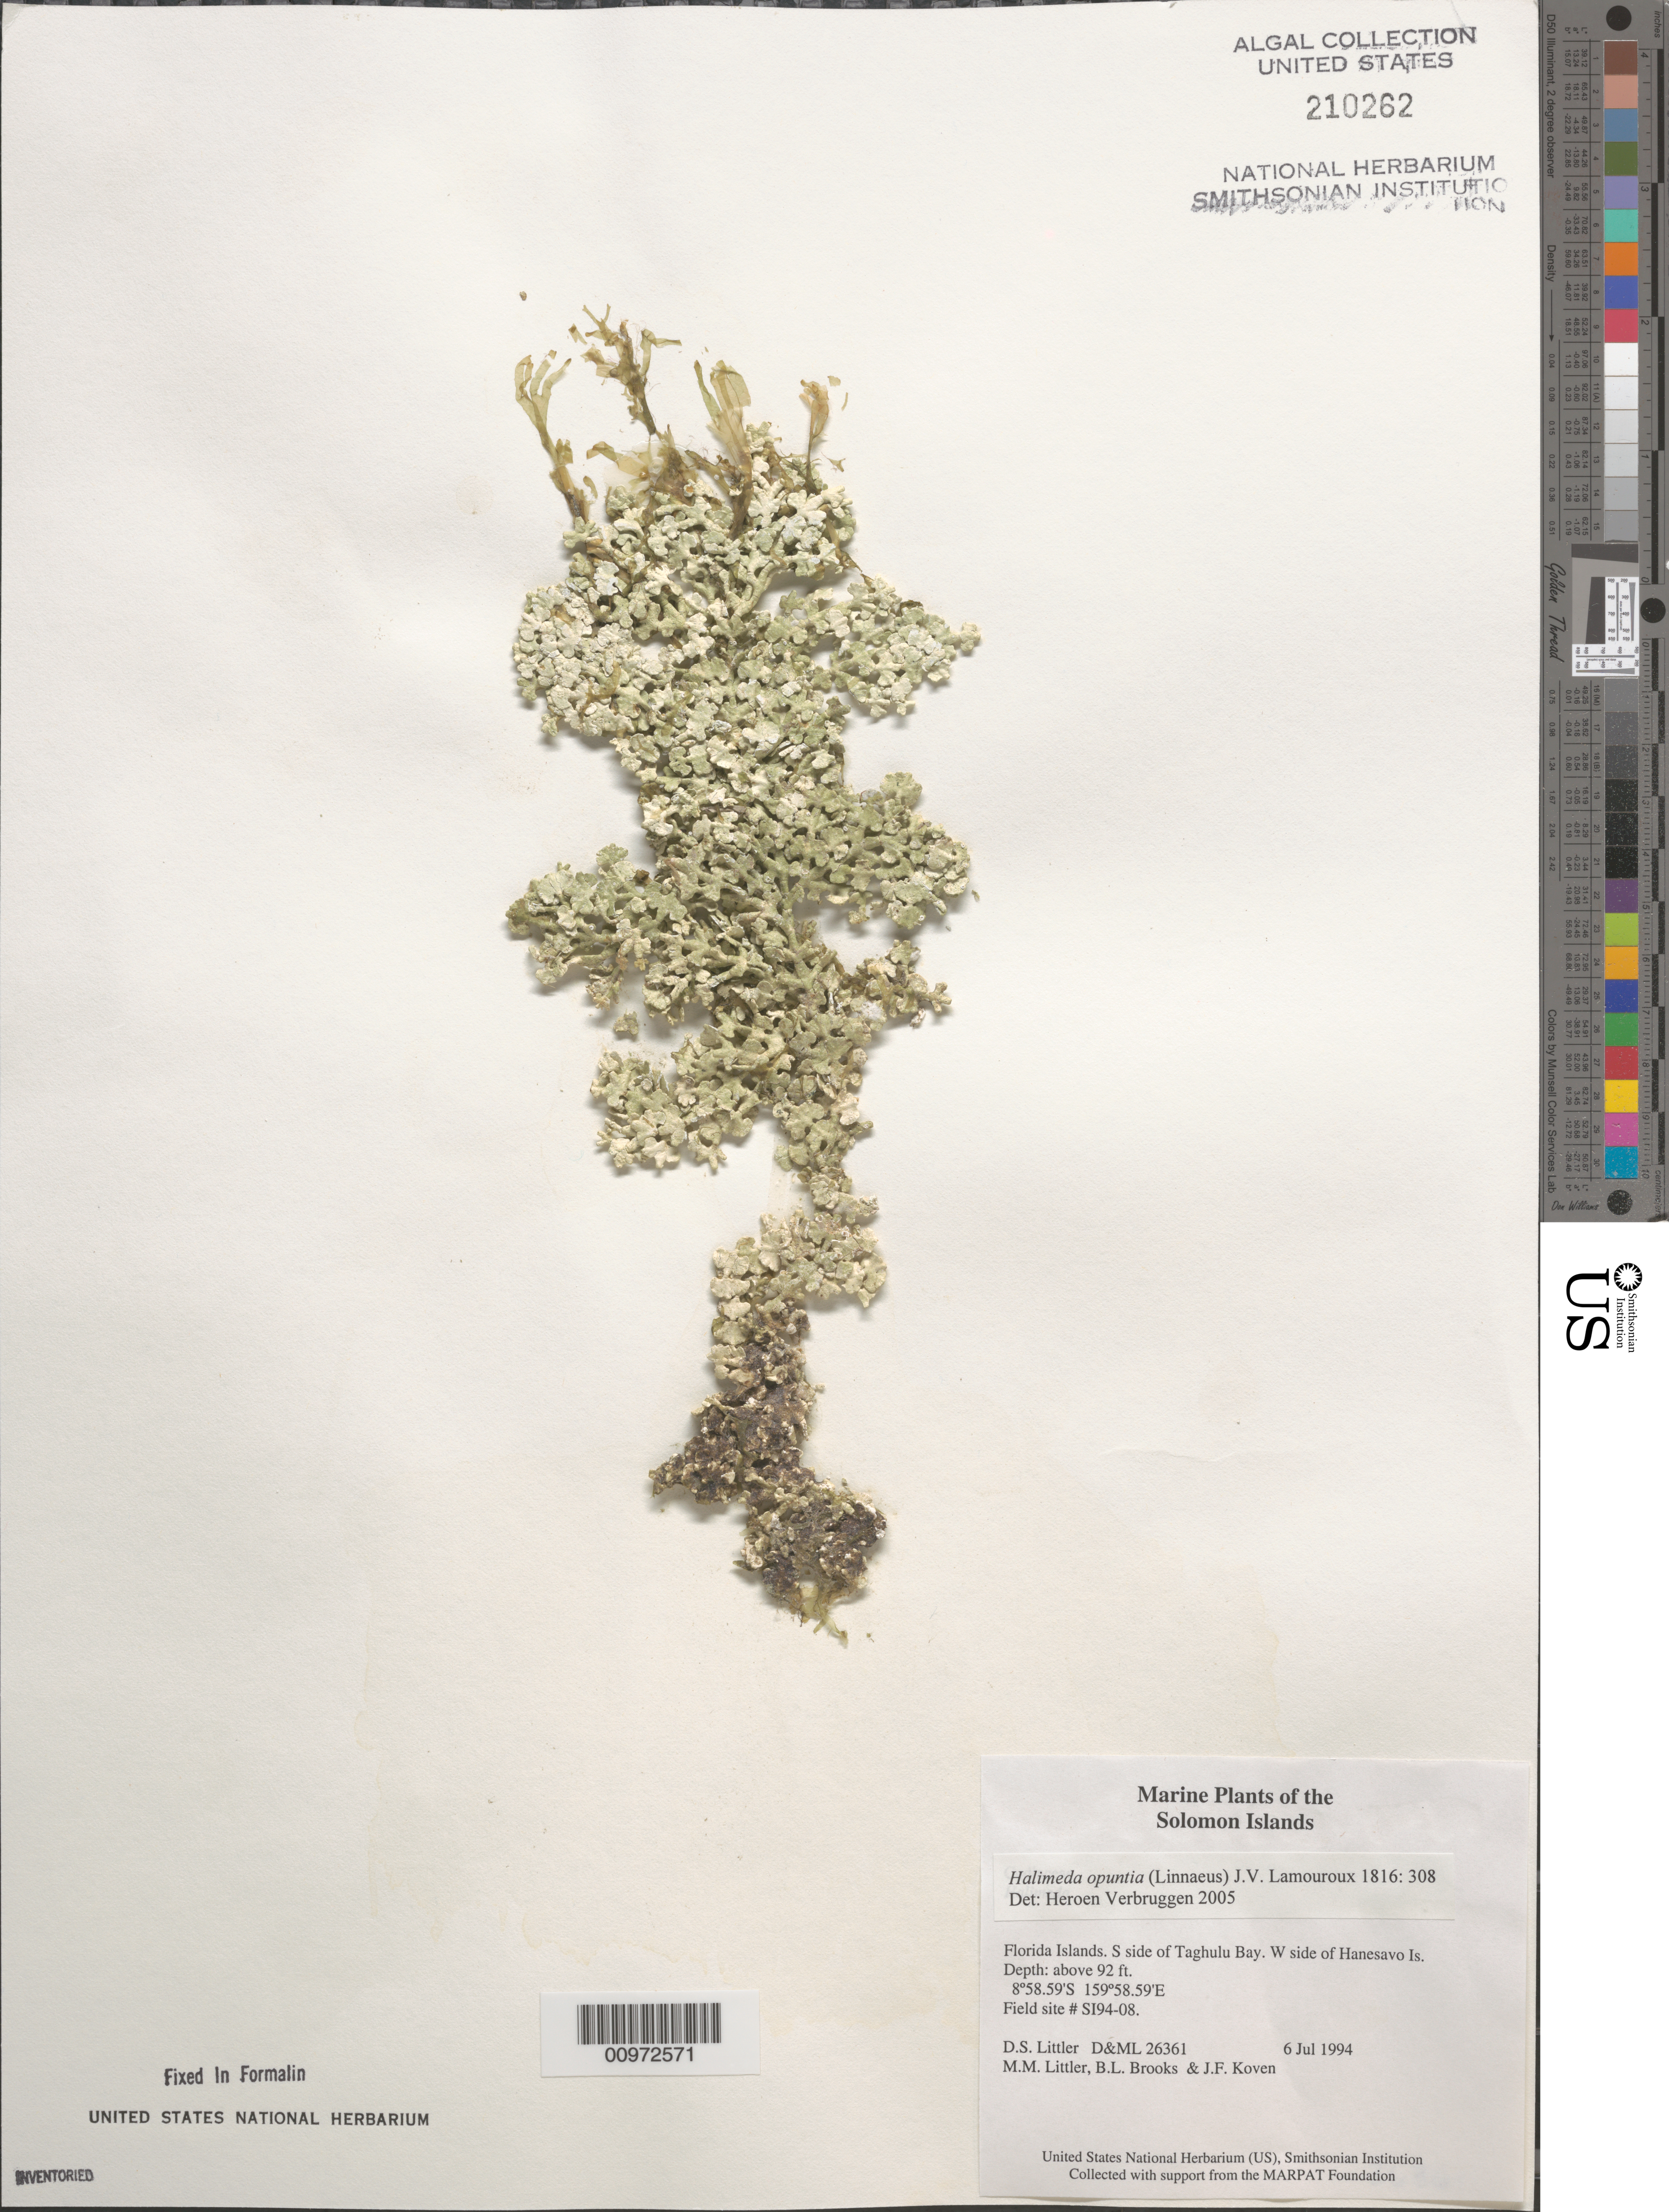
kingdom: Plantae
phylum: Chlorophyta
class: Ulvophyceae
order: Bryopsidales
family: Halimedaceae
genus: Halimeda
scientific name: Halimeda opuntia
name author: (L.) J.V.Lamouroux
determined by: Verbruggen, H.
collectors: D. S. Littler, M. M. Littler, B. Brooks & J. Koven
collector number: D&ML 26361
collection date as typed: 06 Jul 1994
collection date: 1994-07-06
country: Solomon Islands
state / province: Central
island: Danisavo [Hanesavo]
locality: Taghulu Bay, south side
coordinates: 8 58.59'S, 159 58.59'E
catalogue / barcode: US 210262